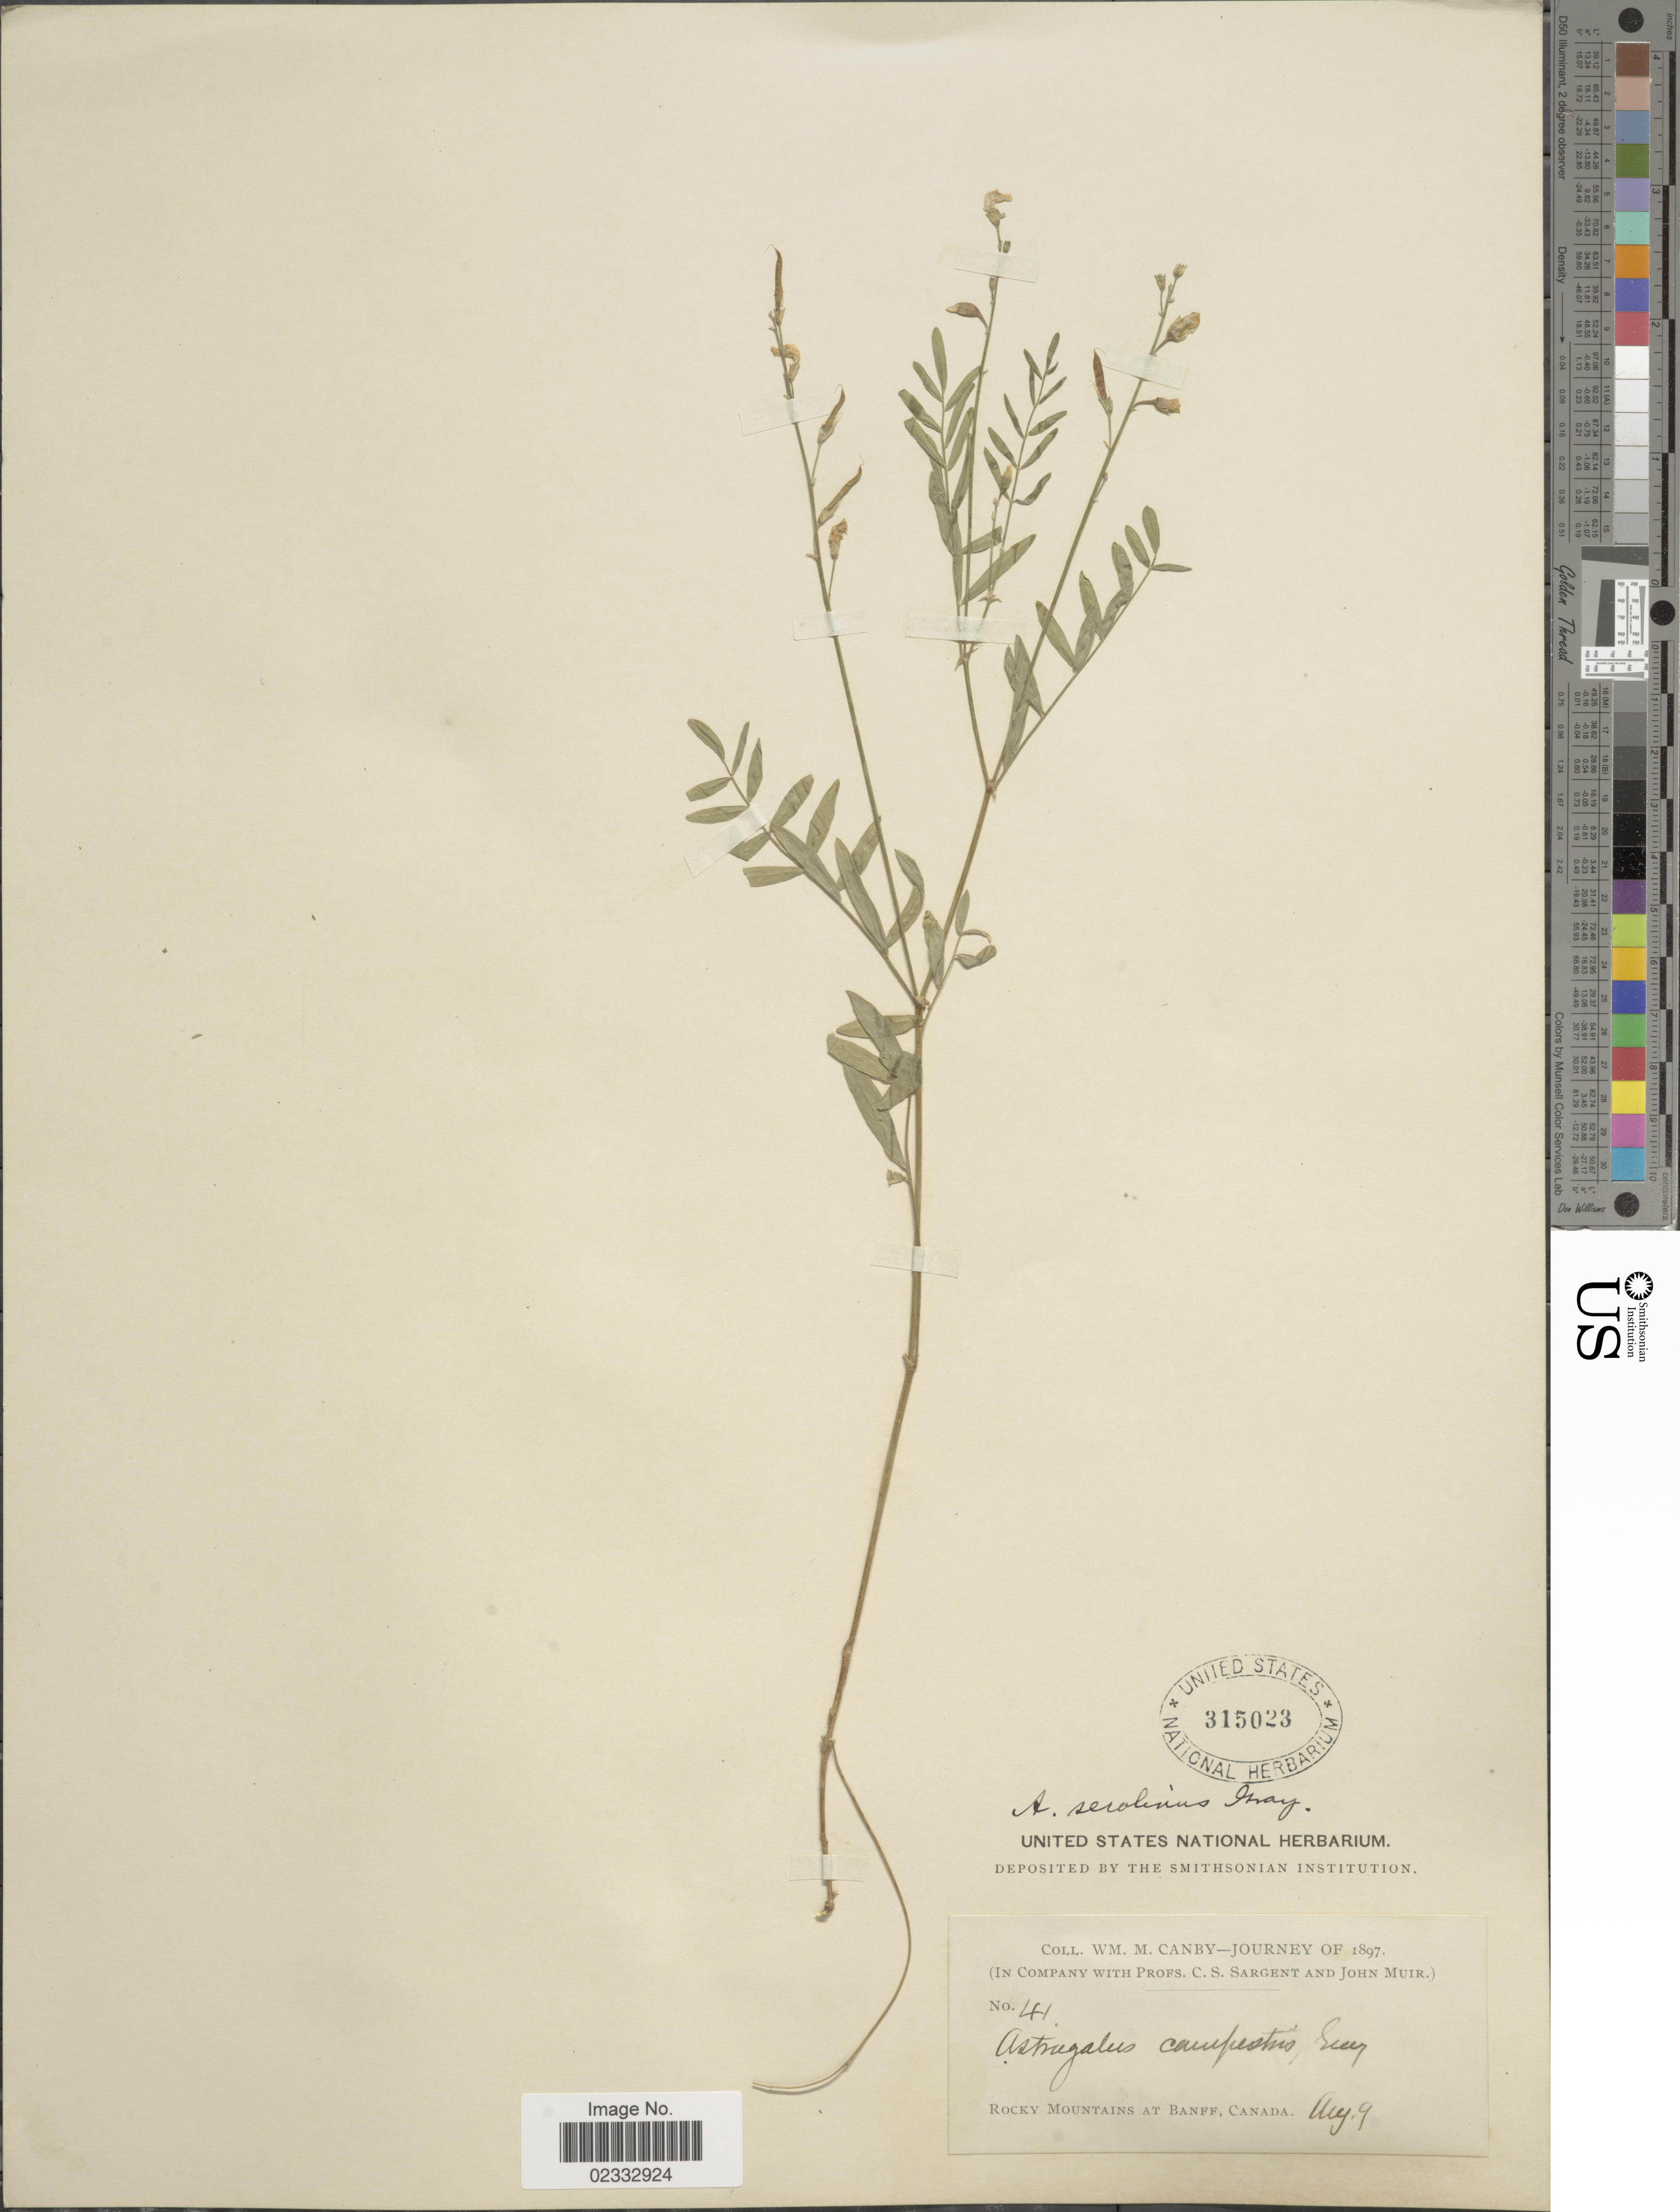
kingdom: Plantae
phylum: Tracheophyta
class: Magnoliopsida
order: Fabales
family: Fabaceae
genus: Astragalus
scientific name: Astragalus miser var. serotinus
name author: (A. Gray) Barneby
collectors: W. M. Canby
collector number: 44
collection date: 1897-08-09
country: Canada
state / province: Alberta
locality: Rocky Mountain at Banff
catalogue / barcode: US 315023